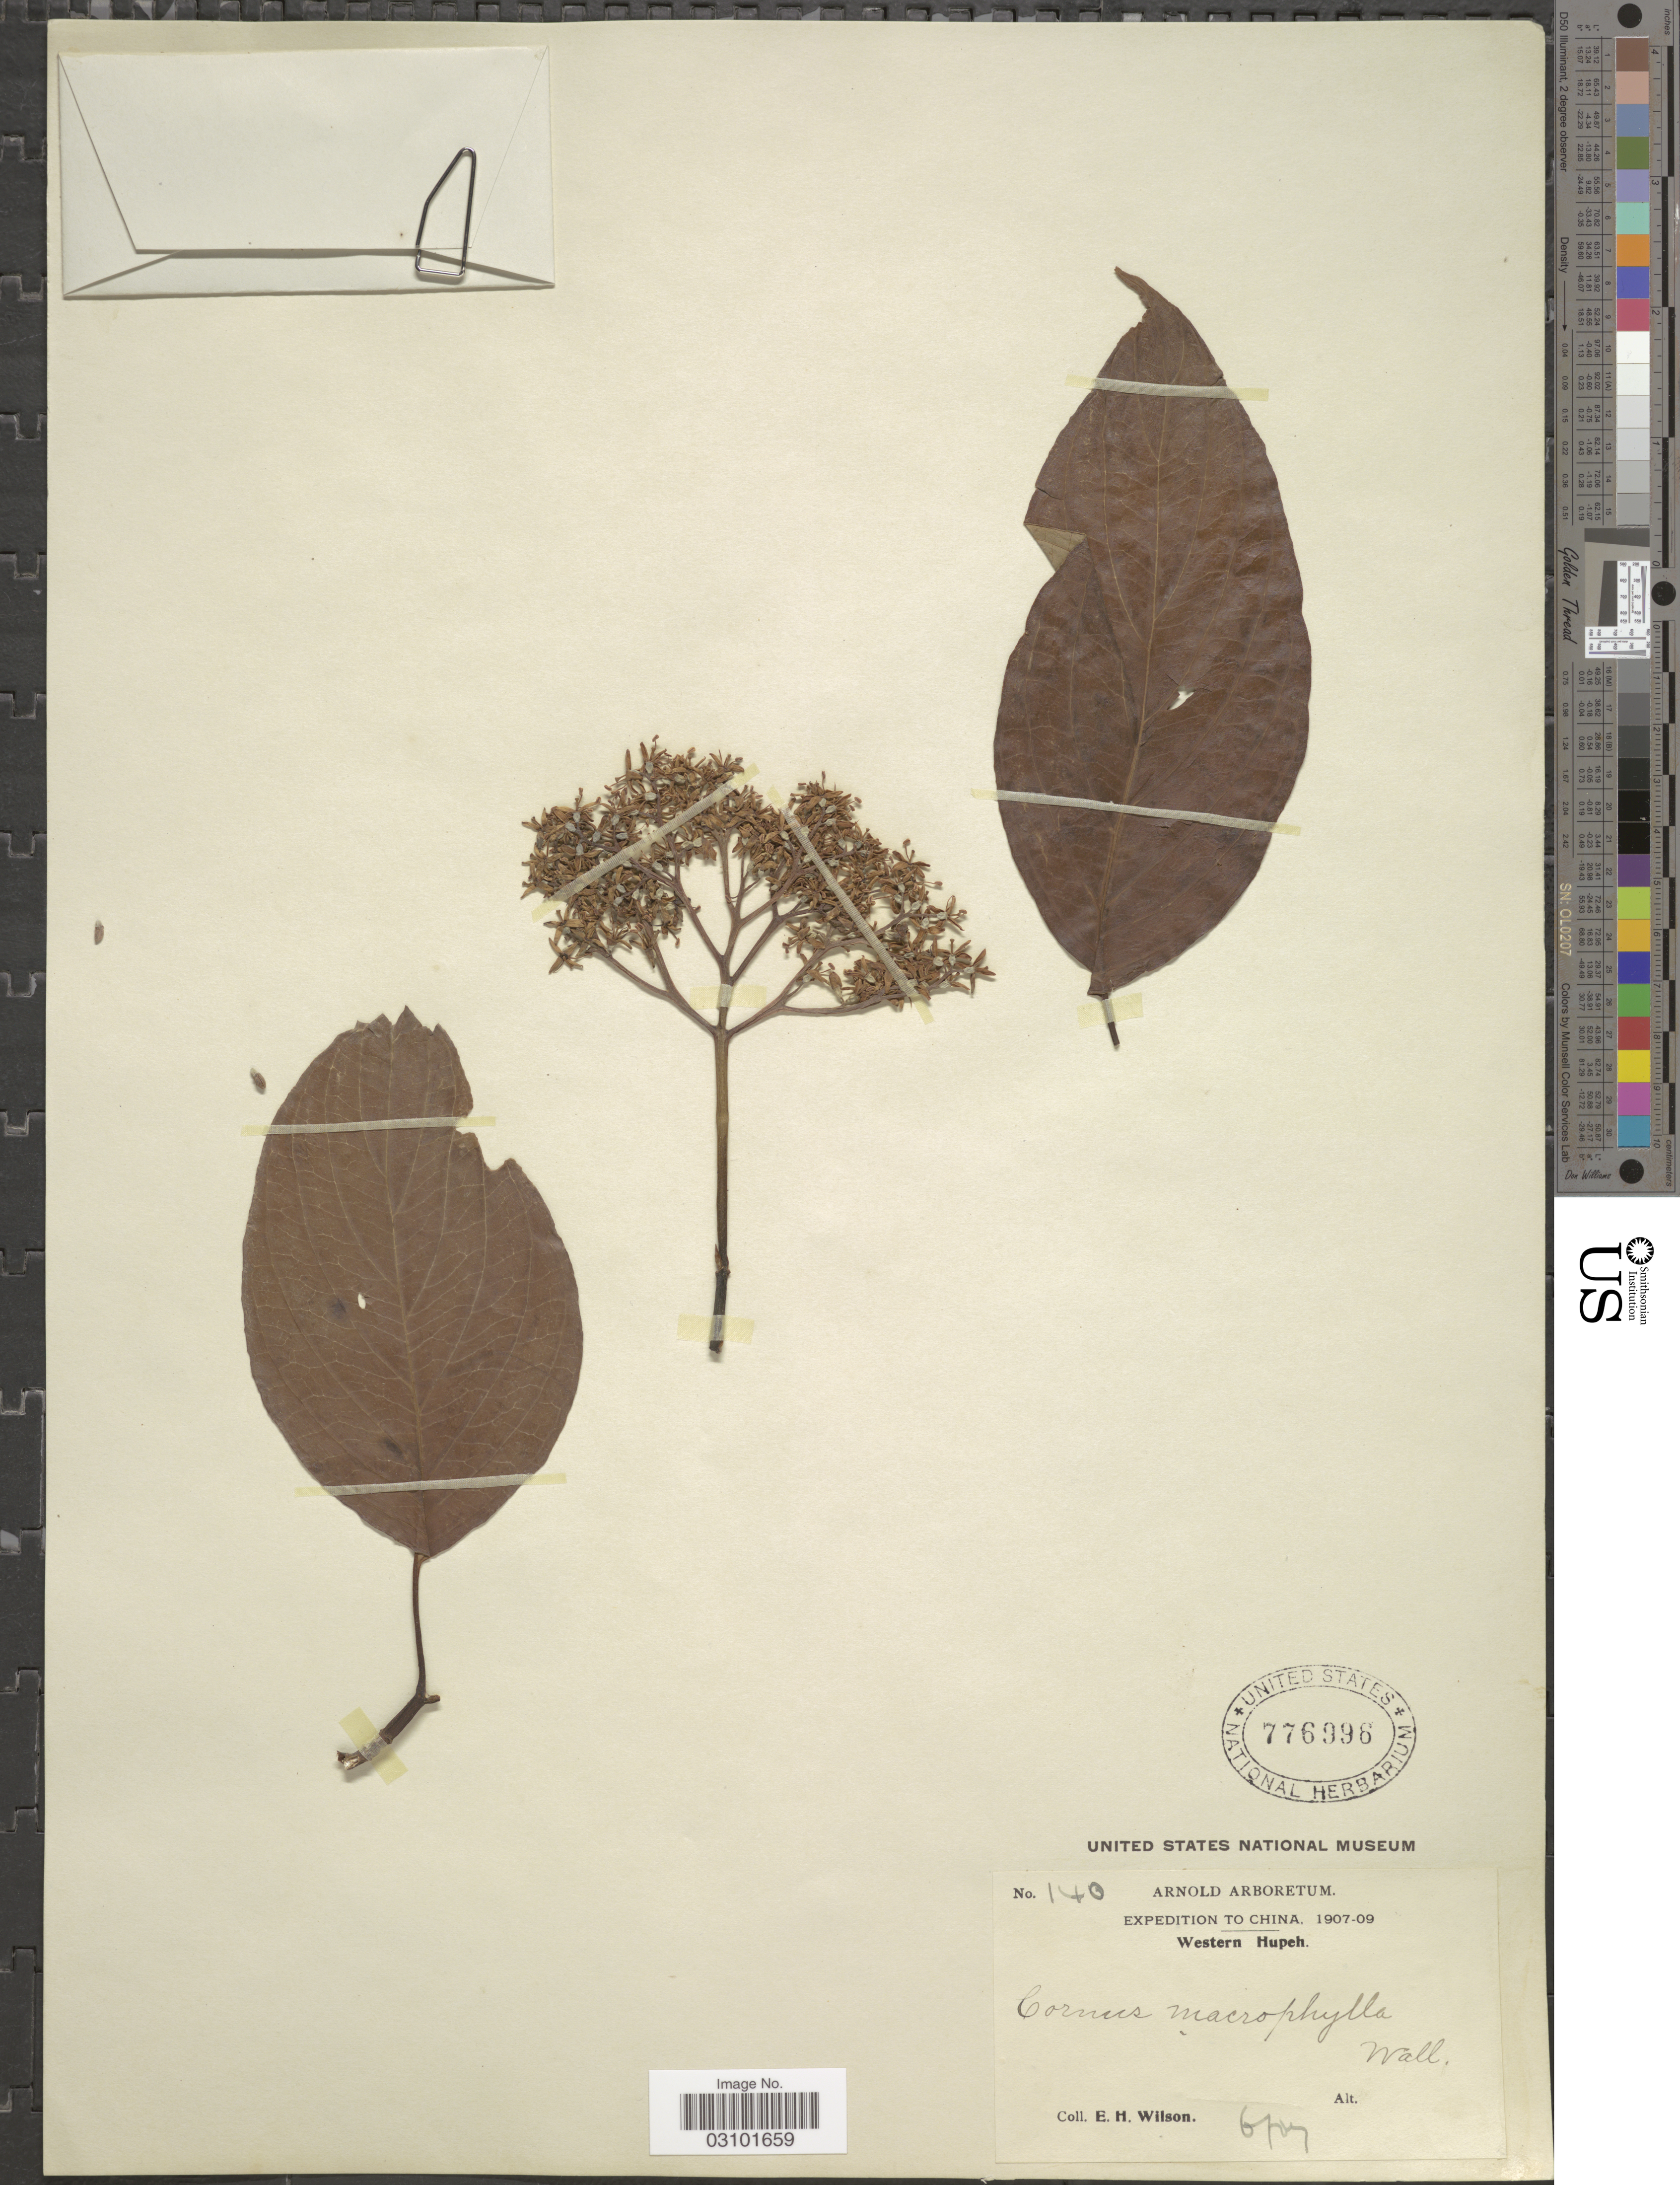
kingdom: Plantae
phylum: Tracheophyta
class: Magnoliopsida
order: Cornales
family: Cornaceae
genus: Cornus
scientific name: Cornus macrophylla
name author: Wall.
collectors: E. Wilson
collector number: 140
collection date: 1907-06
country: China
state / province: Hubei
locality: Western Hupeh.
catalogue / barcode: US 776996